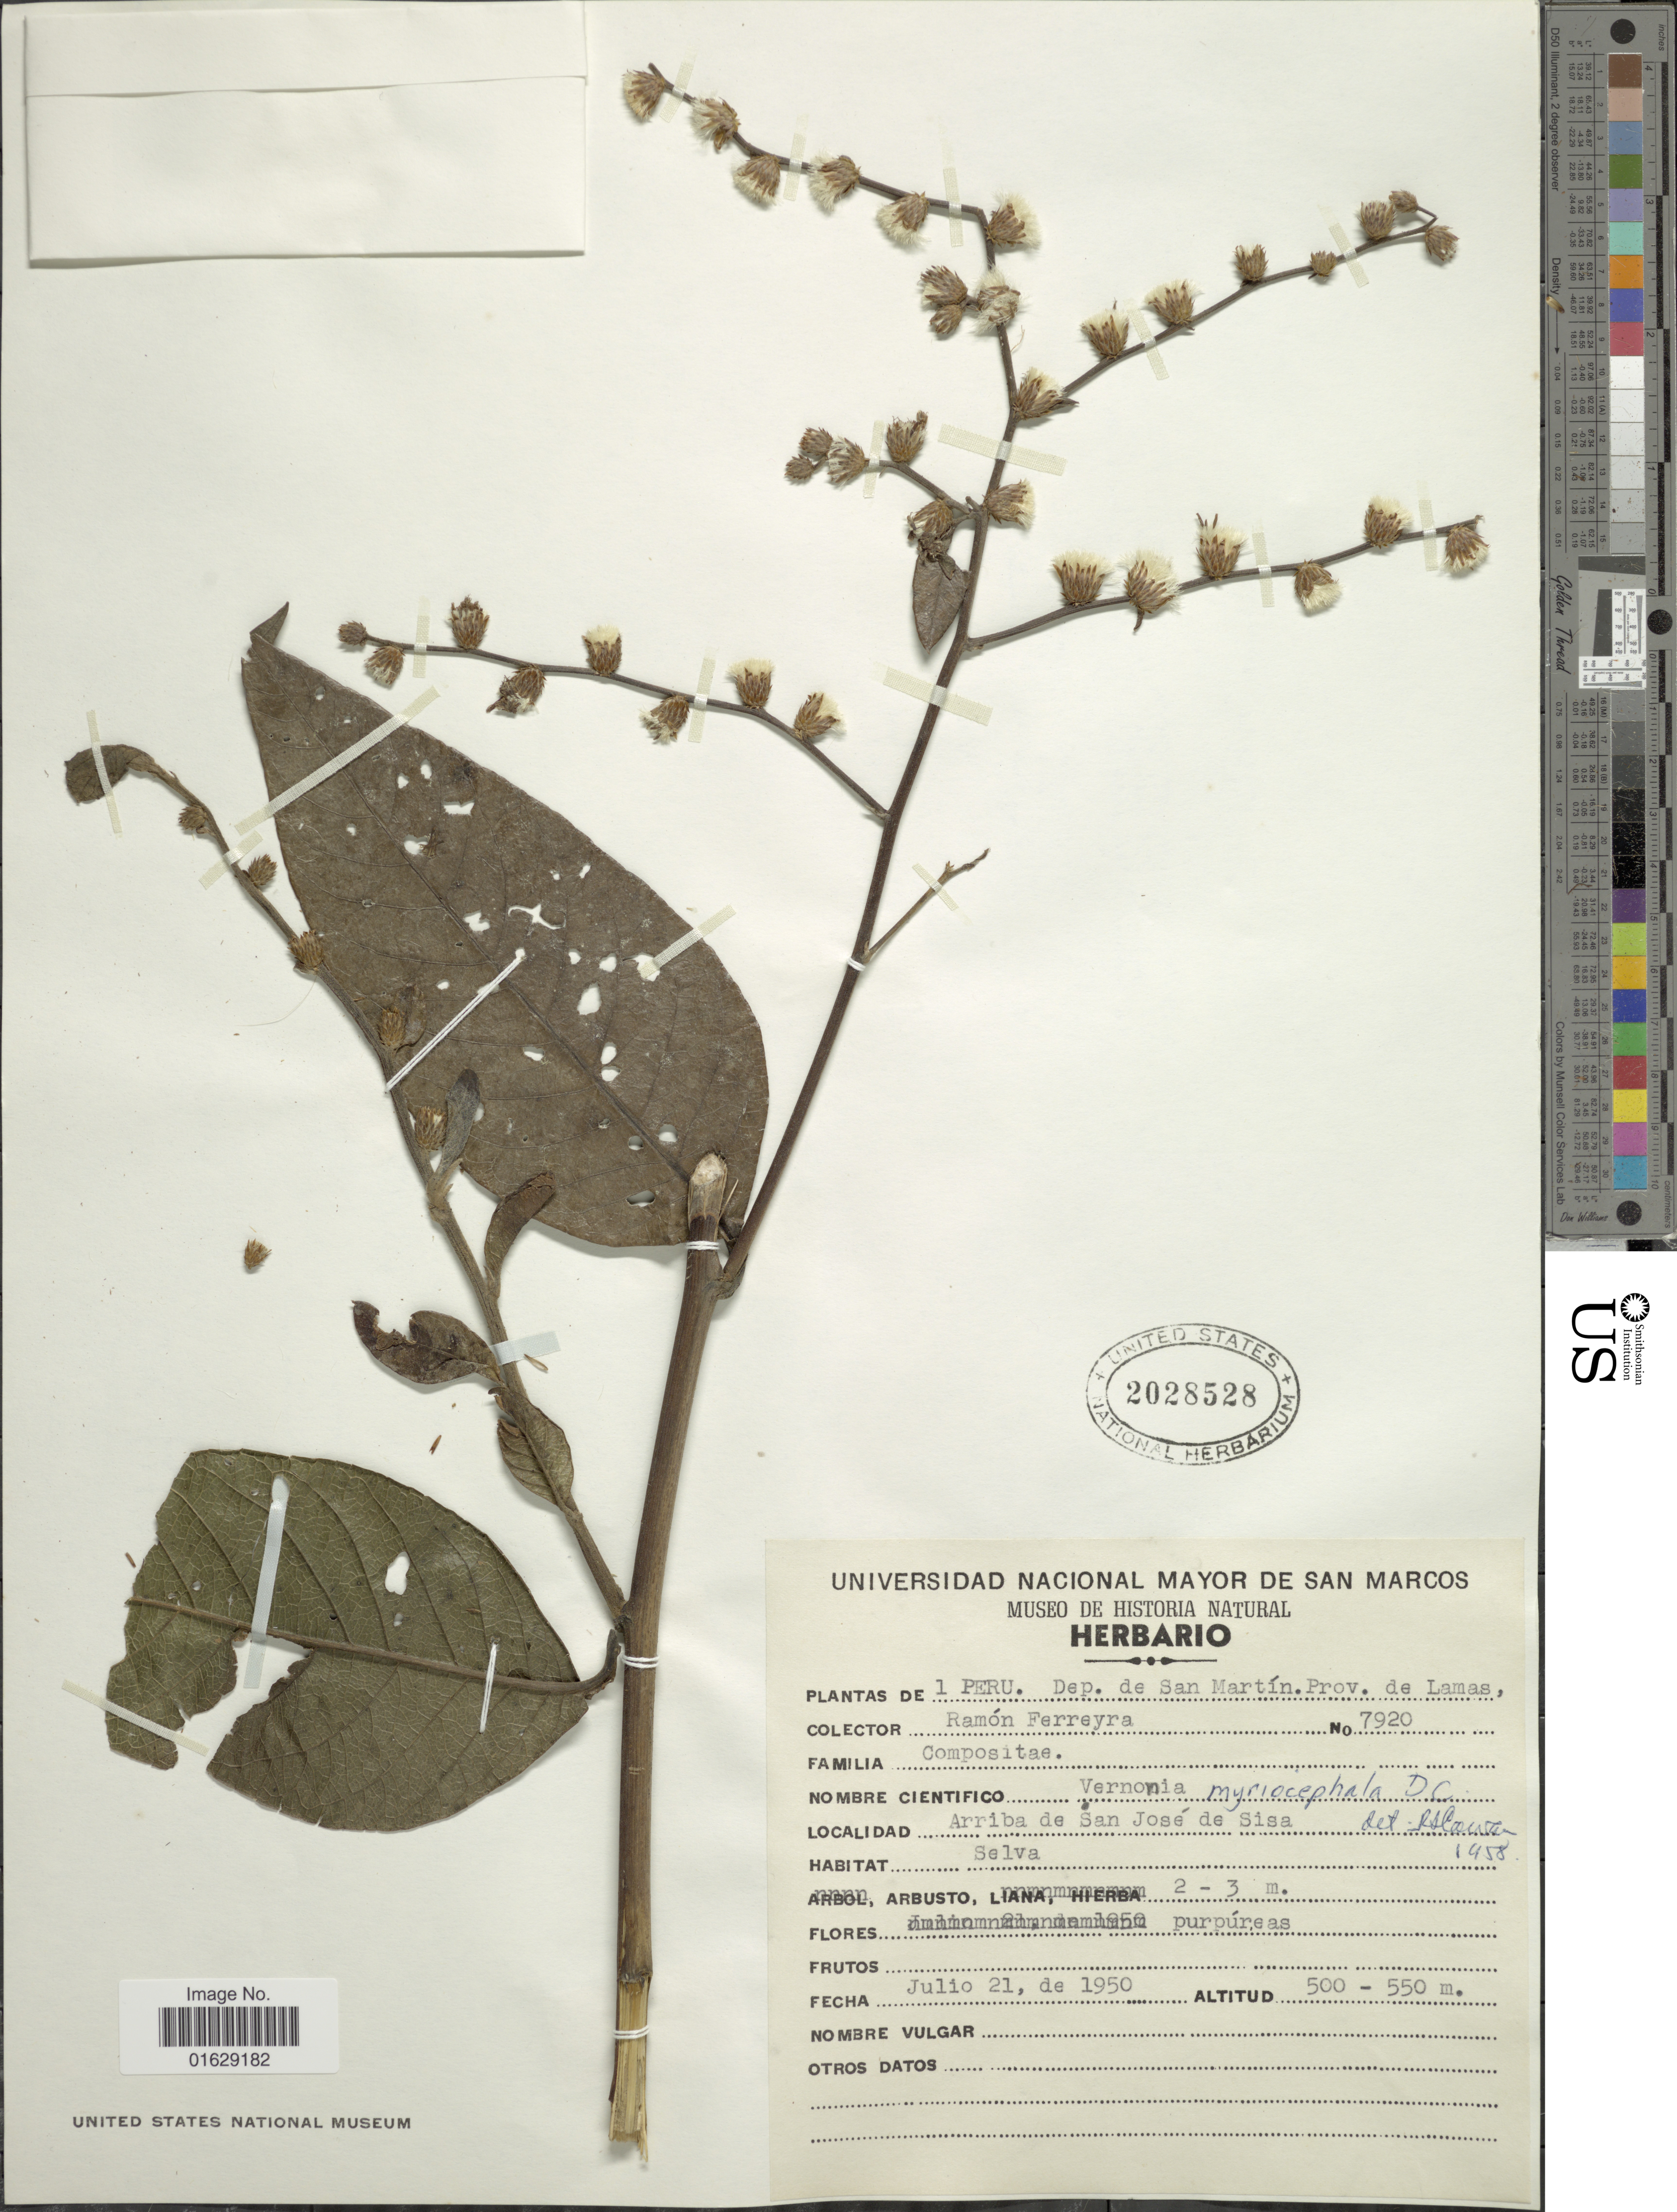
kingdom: Plantae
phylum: Tracheophyta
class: Magnoliopsida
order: Asterales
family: Asteraceae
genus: Lepidaploa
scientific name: Lepidaploa myriocephala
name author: (DC.) H. Rob.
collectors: R. A. Ferreyra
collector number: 7920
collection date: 1950-07-21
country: Peru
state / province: San Martín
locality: Dep. de San Martin, Prov. de Lamas, Arriba de San Jose de Sisa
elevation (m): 500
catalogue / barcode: US 2028528